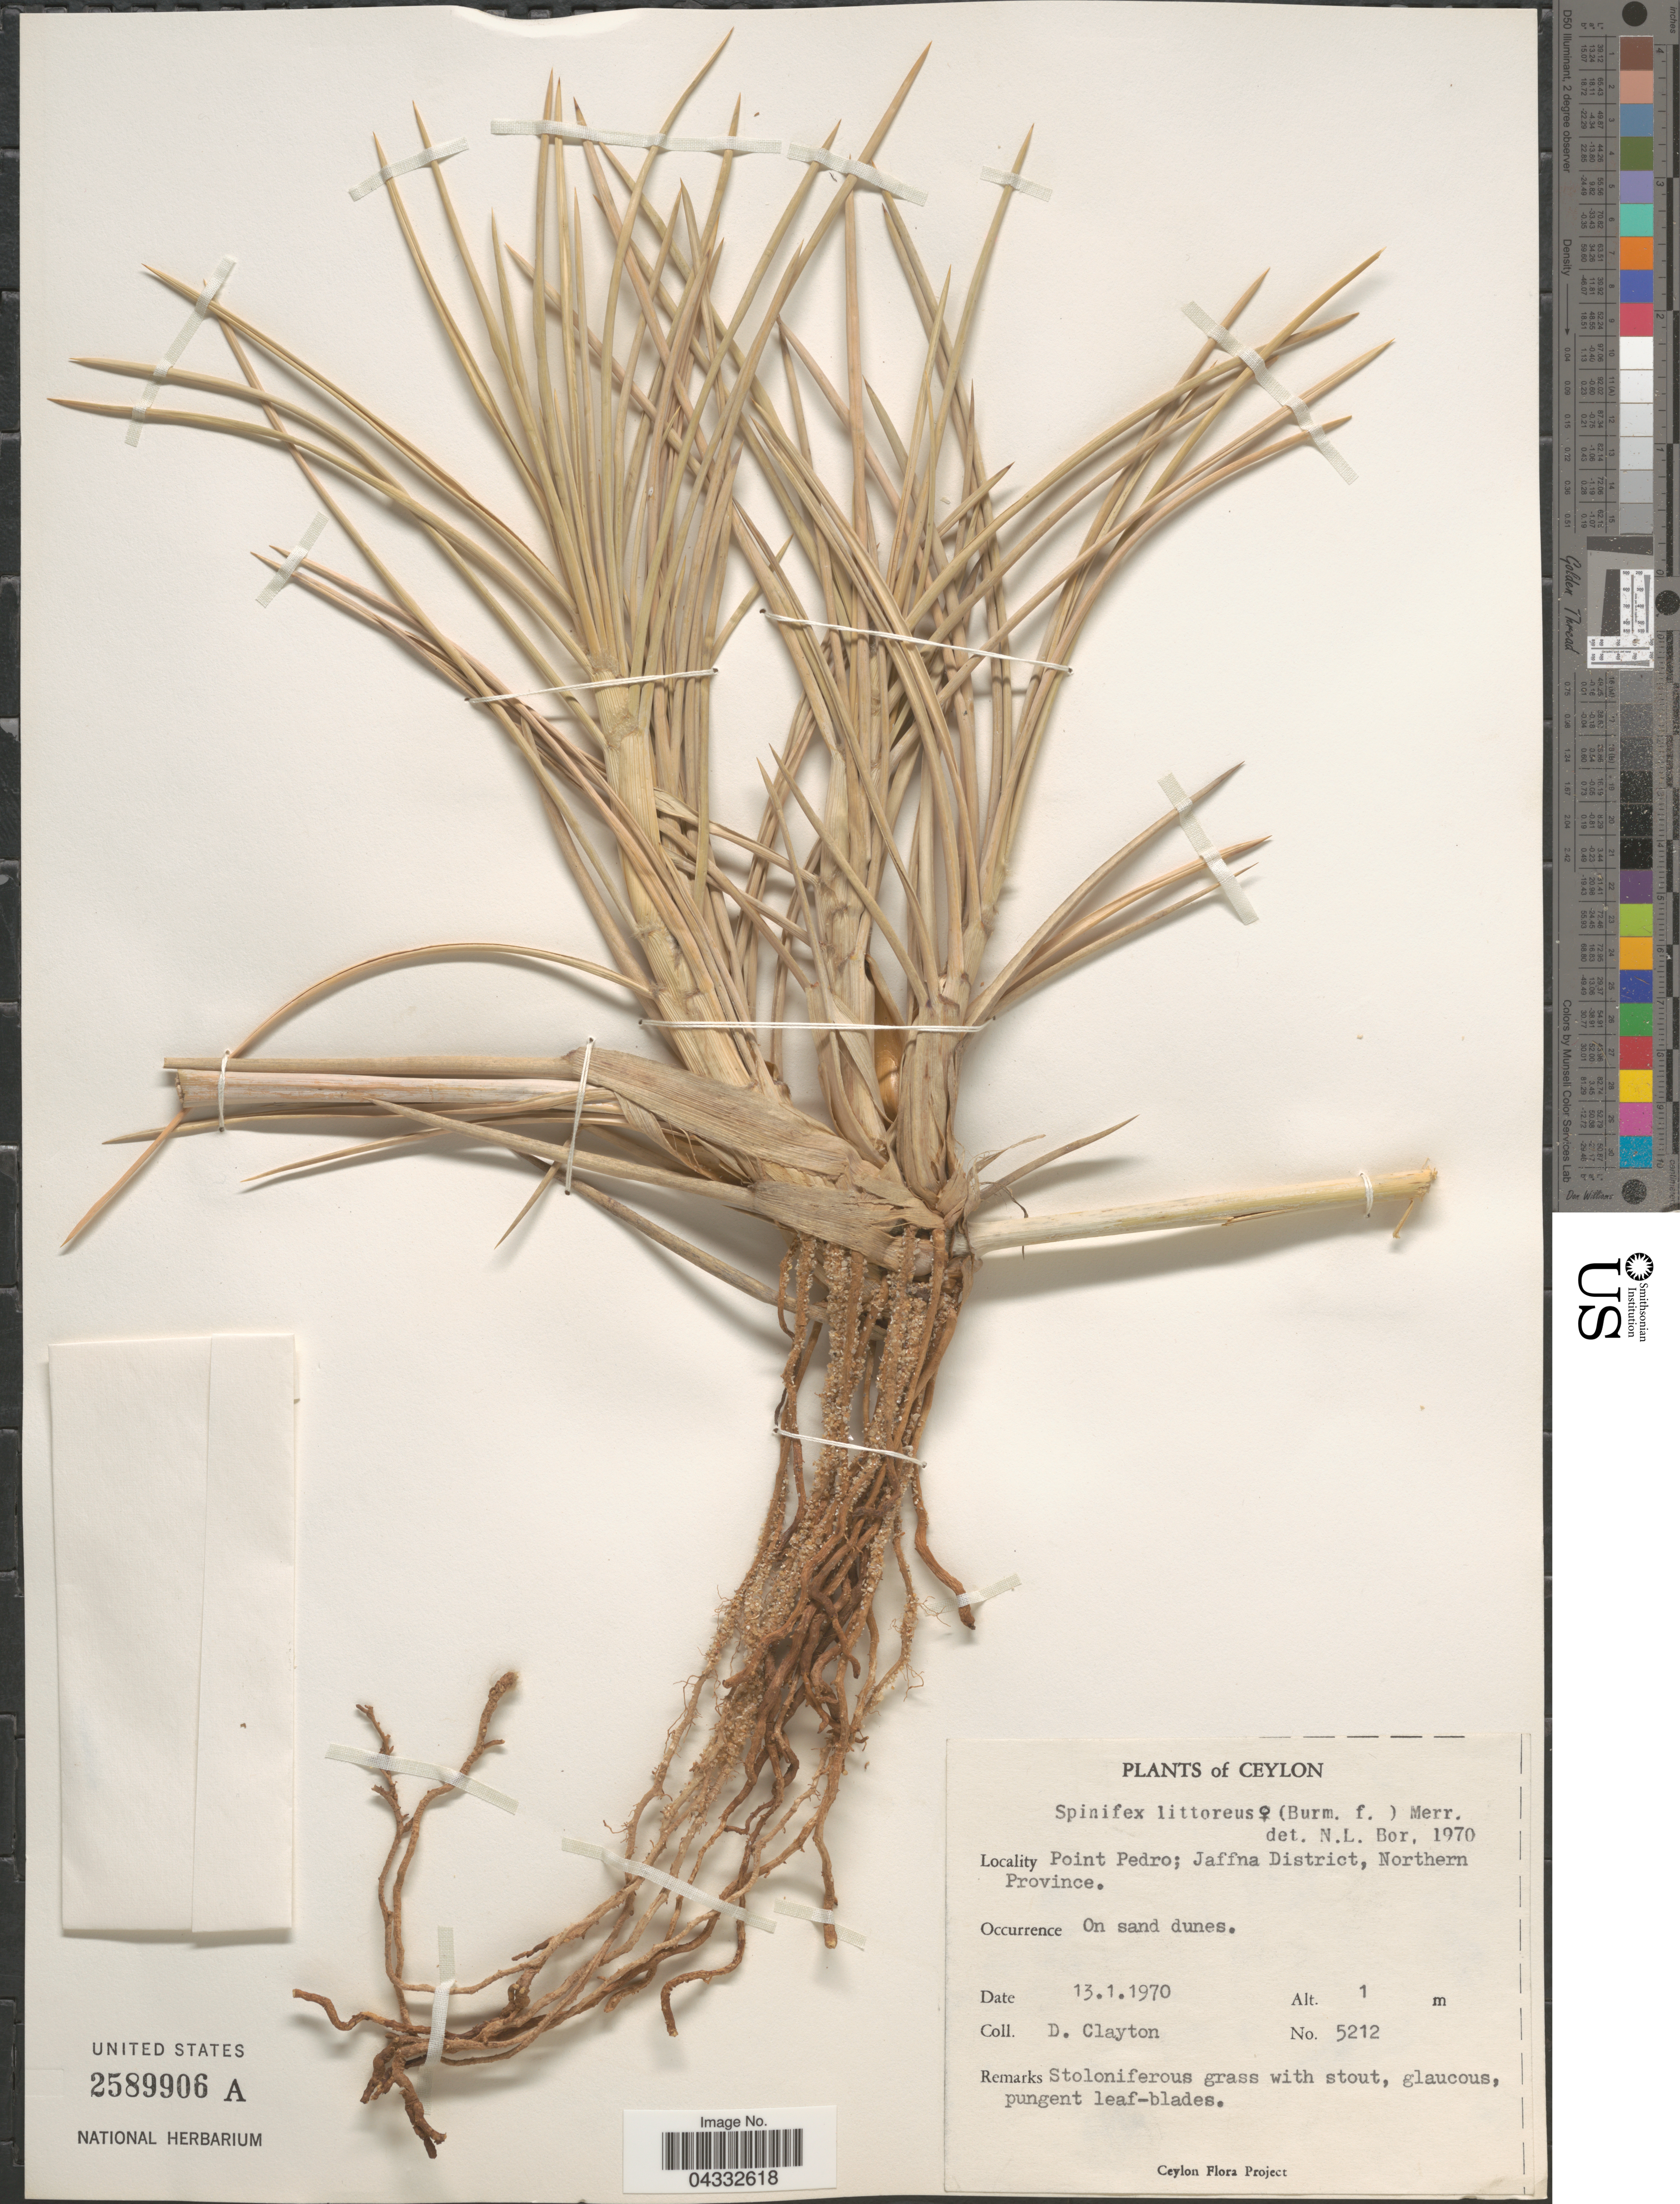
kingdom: Plantae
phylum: Tracheophyta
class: Liliopsida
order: Poales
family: Poaceae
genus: Spinifex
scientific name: Spinifex littoreus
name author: (Burm. f.) Merr.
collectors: D. Clayton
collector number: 5212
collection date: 1970-01-13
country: Sri Lanka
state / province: Northern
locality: Ceylon. Point Pedro; Jaffna District.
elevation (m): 1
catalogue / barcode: US 2589906A